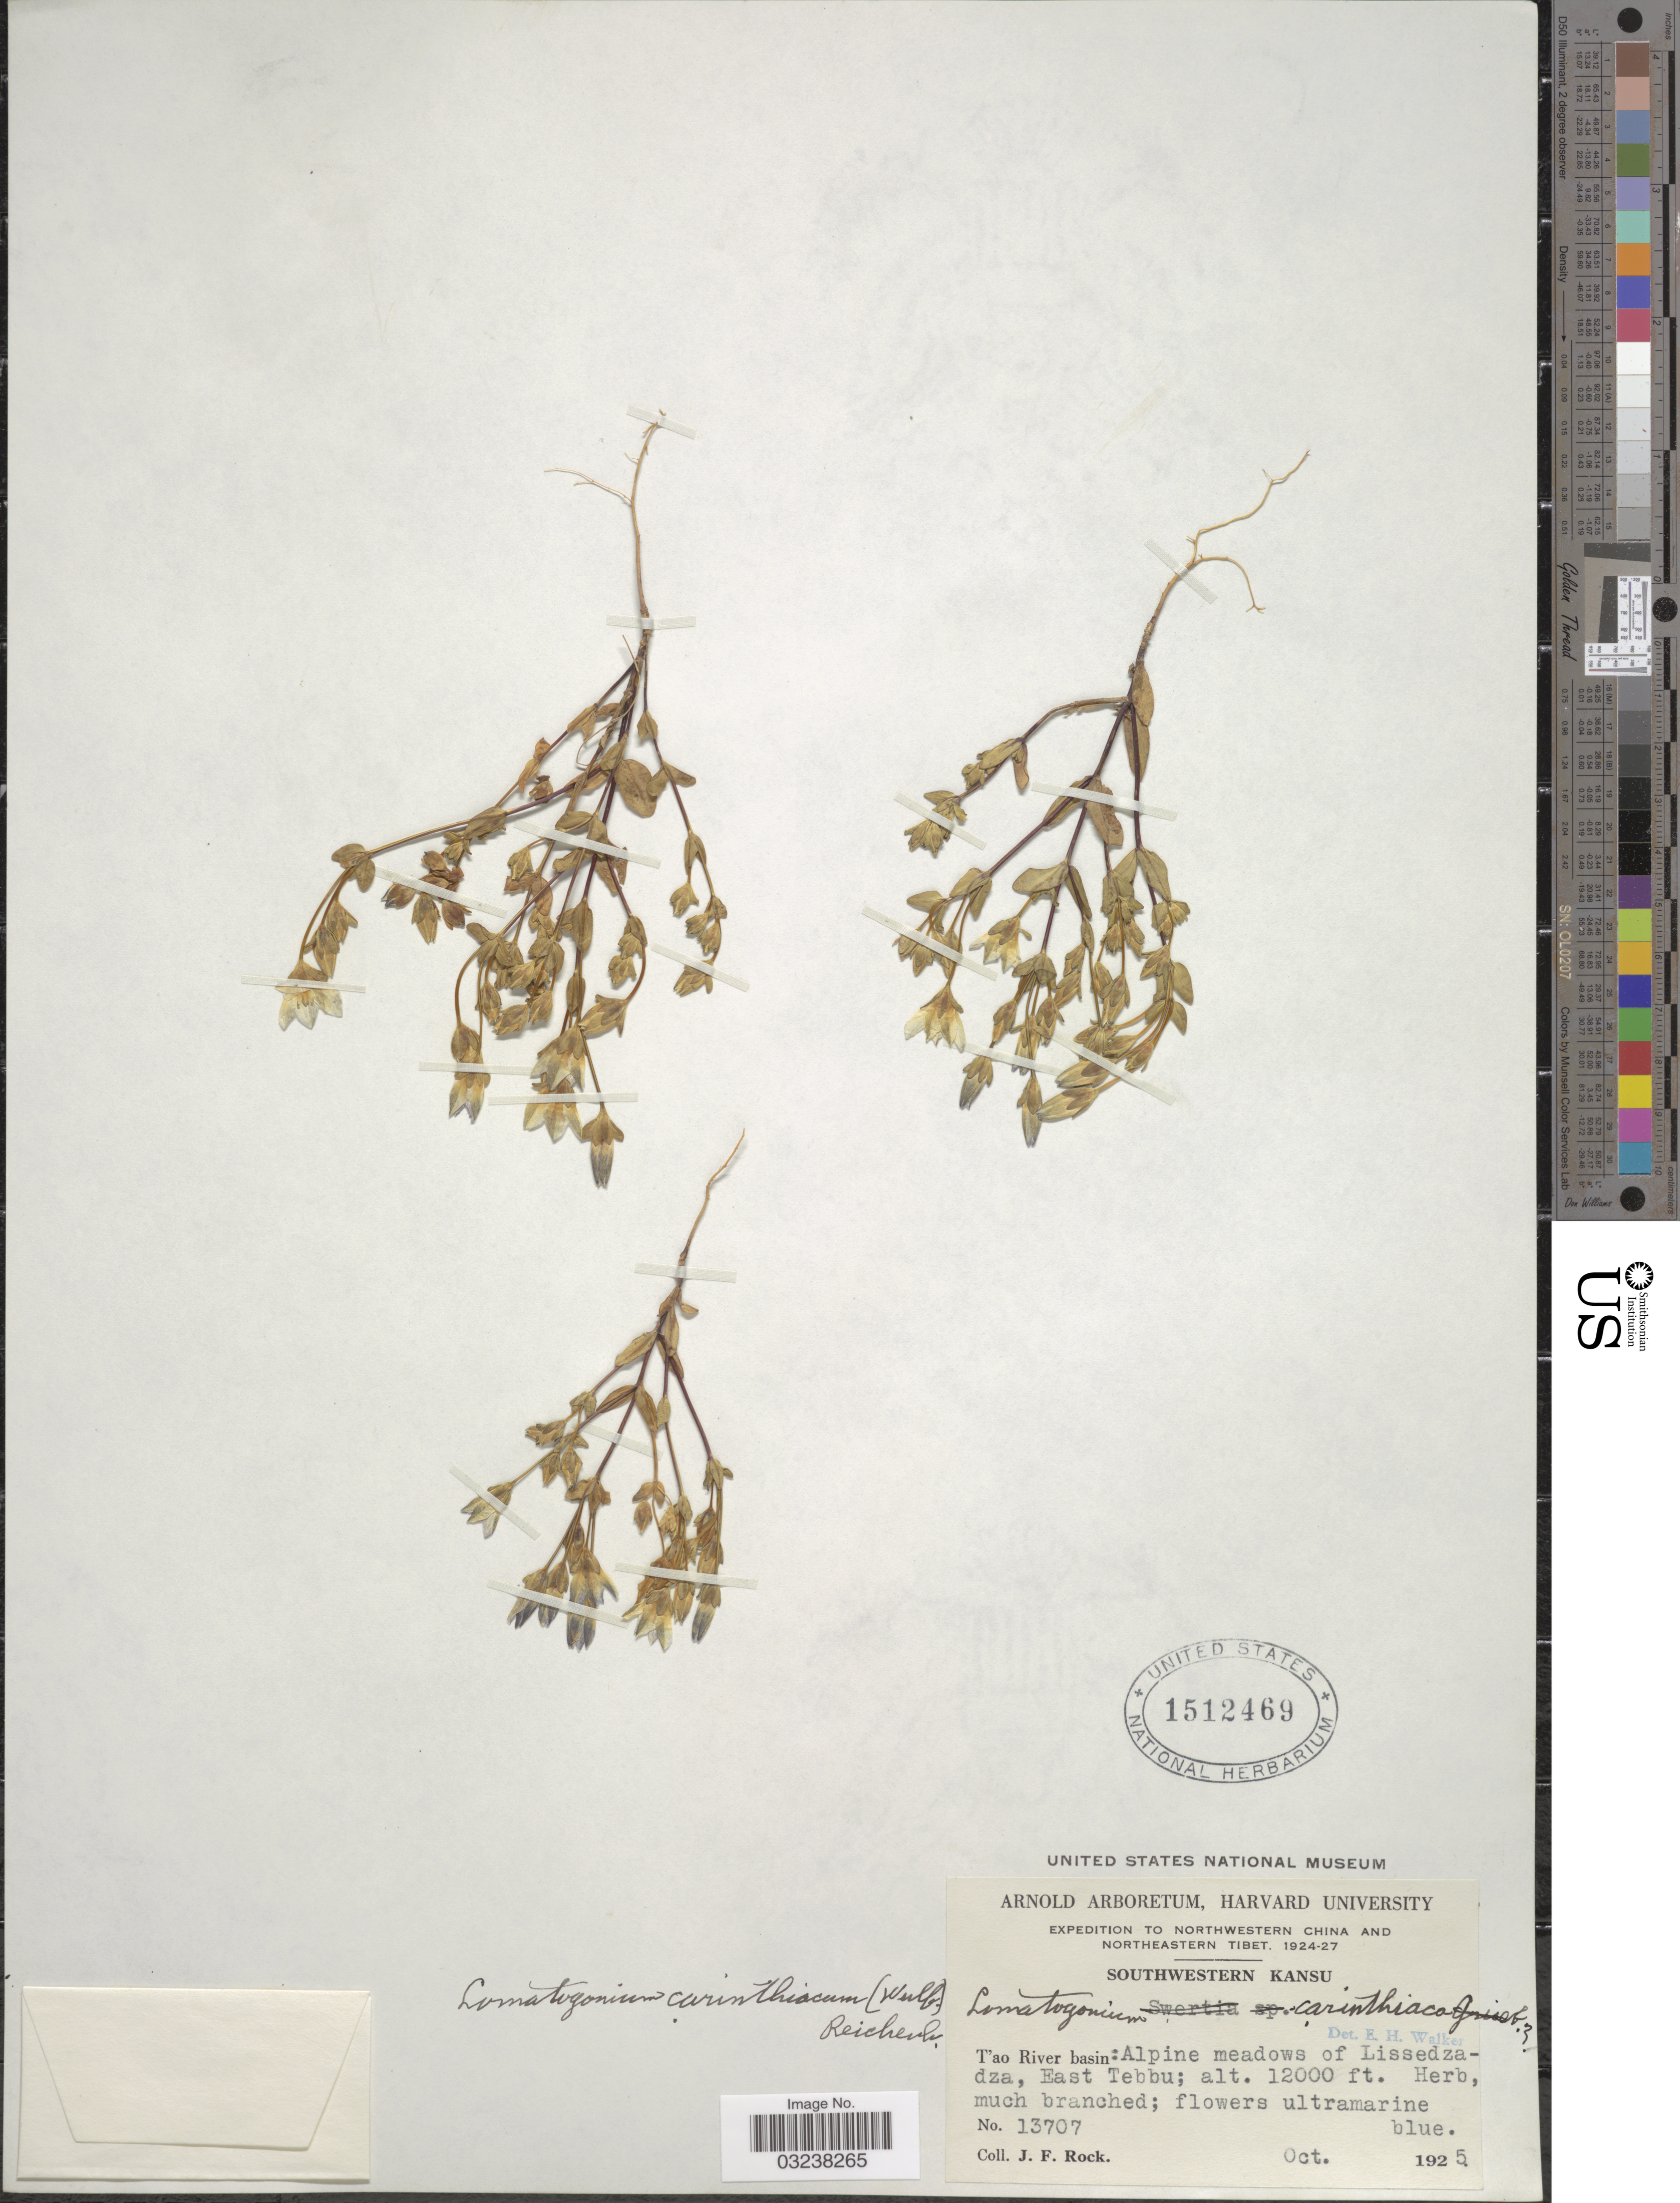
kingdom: Plantae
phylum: Tracheophyta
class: Magnoliopsida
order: Gentianales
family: Gentianaceae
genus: Lomatogonium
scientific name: Lomatogonium carinthiacum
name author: (Wulfen) A. Braun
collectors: J. Rock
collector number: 13707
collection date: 1925-10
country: China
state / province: Gansu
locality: Northwestern China and northeastern Tibet. Southwestern Kansu. T'ao River basin: Alpine meadows of Lissedzadza, East Tebbu.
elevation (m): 3658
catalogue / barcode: US 1512469